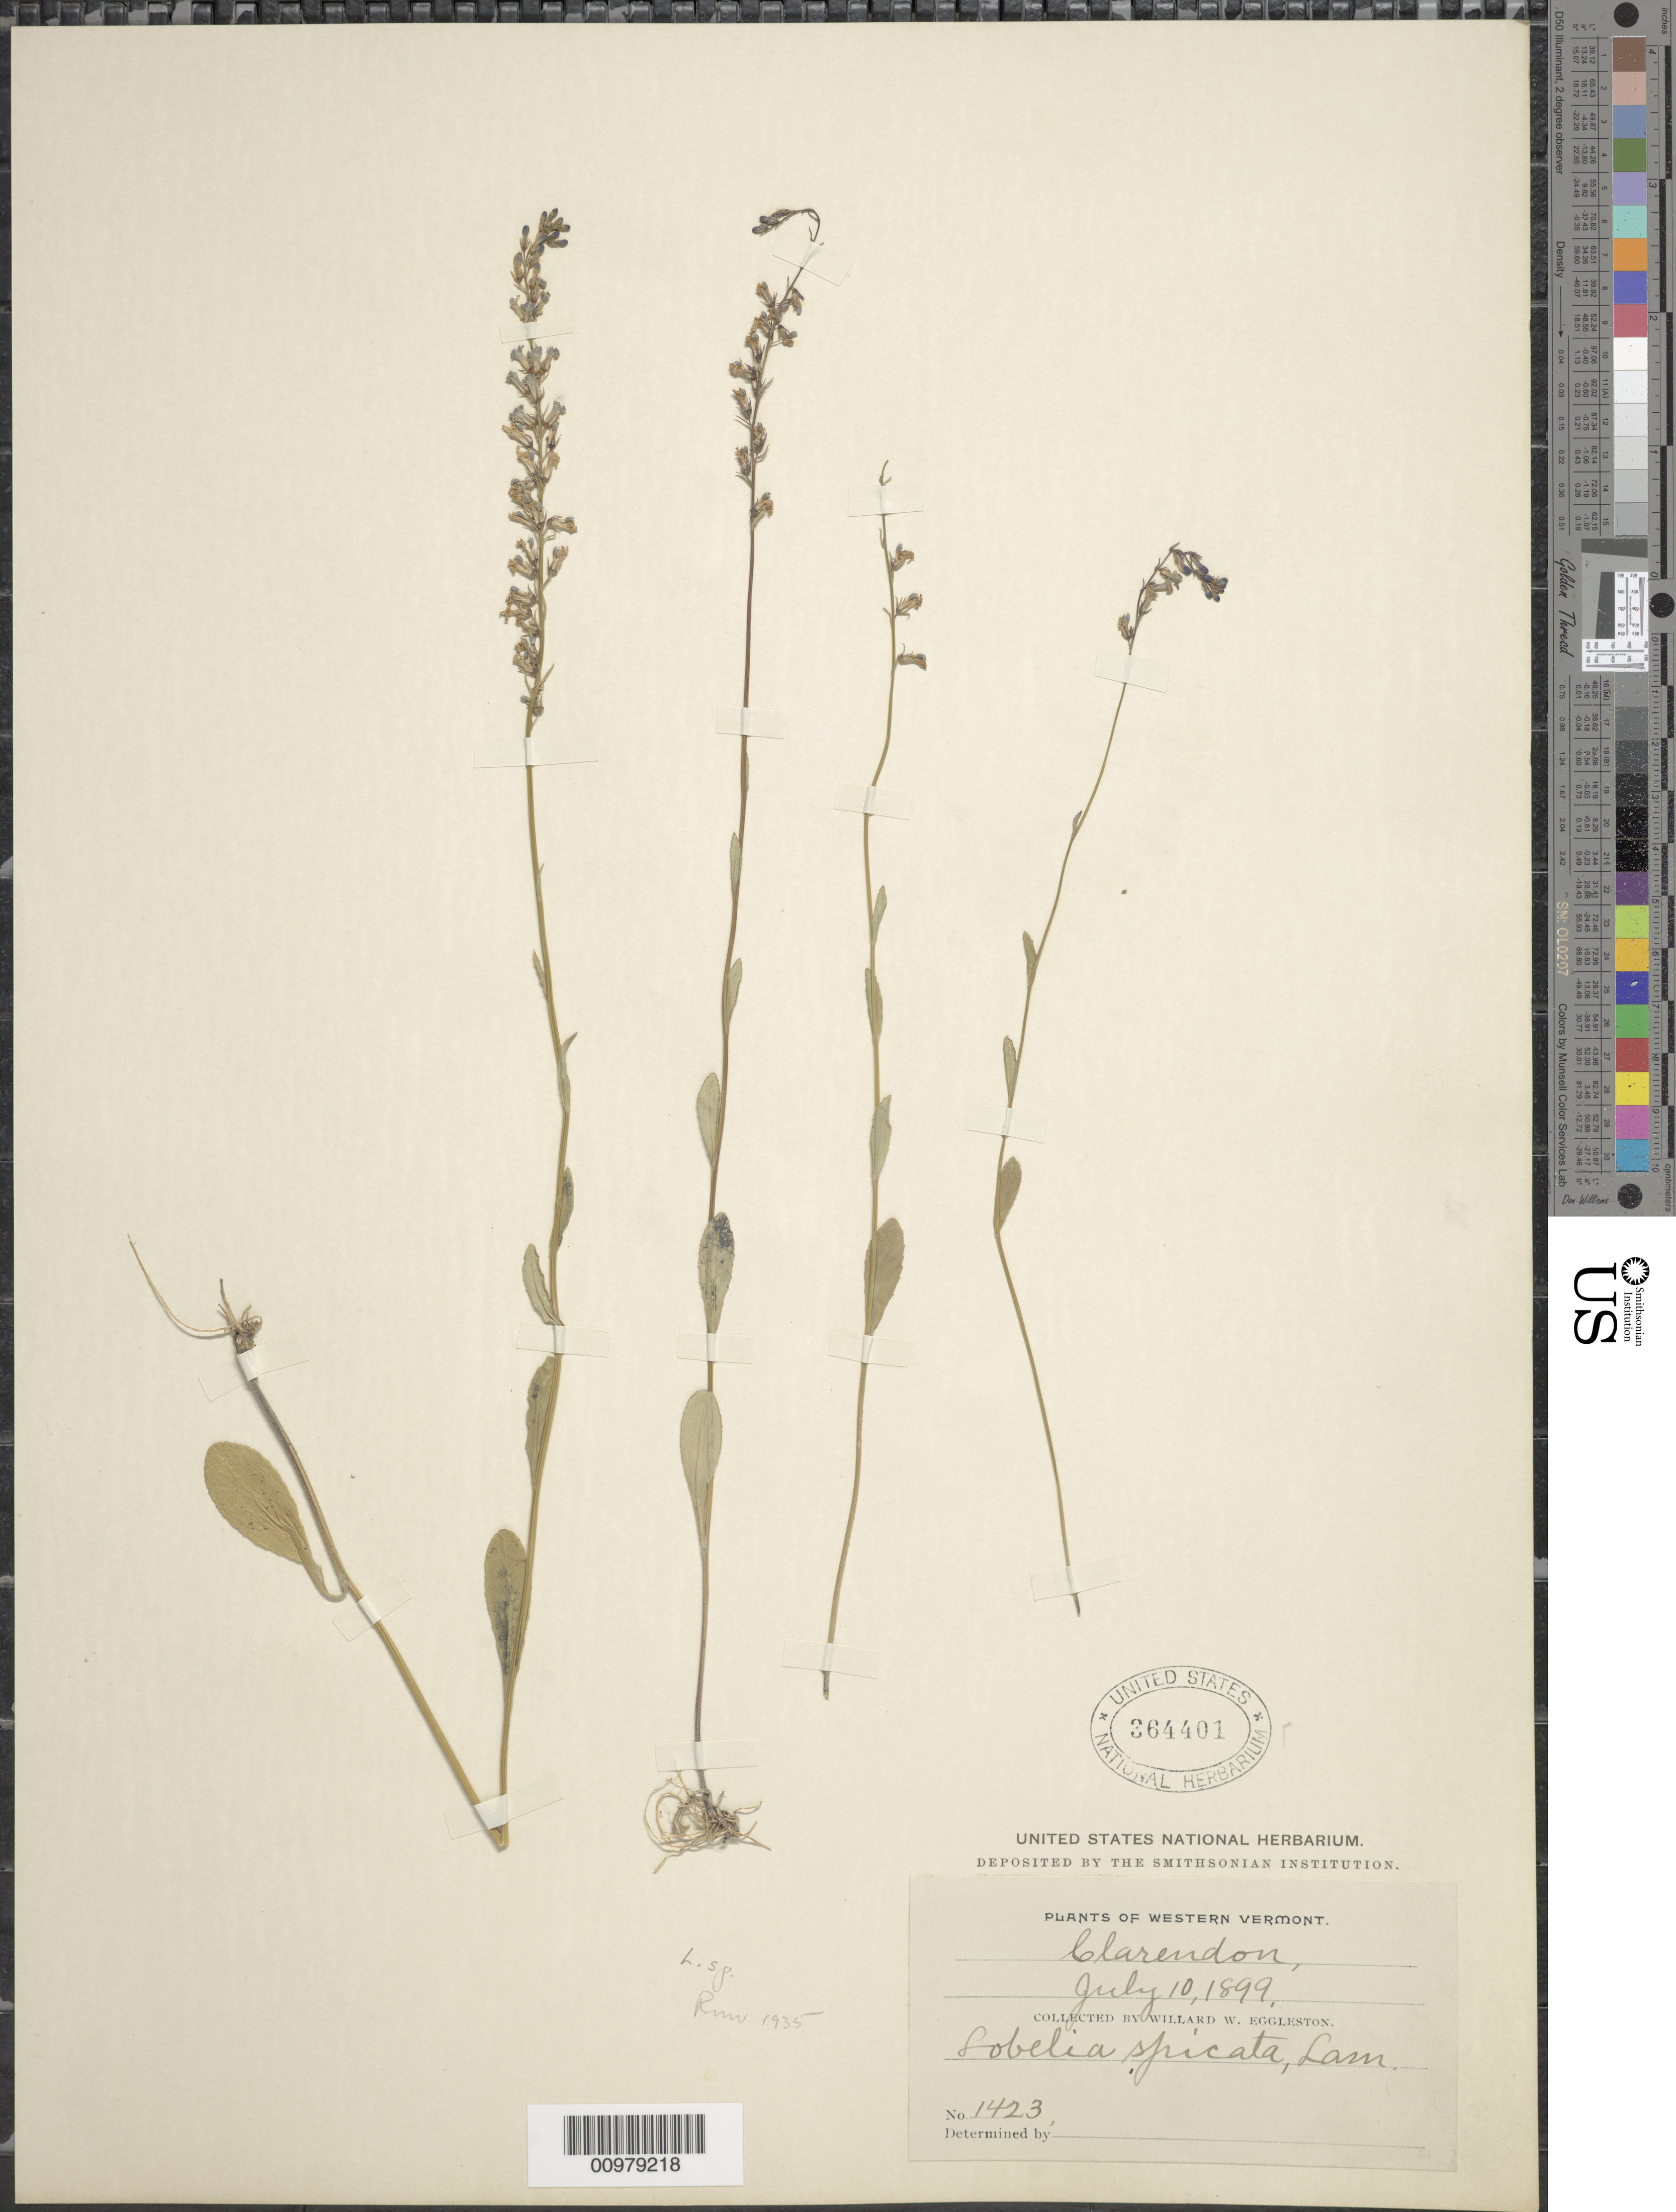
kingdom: Plantae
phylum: Tracheophyta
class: Magnoliopsida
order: Asterales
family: Campanulaceae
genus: Lobelia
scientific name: Lobelia spicata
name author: Lam.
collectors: W. W. Eggleston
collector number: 1423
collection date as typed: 10 Jul 1899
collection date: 1899-07-10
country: United States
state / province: Vermont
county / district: Rutland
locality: Clarendon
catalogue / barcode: US 364401